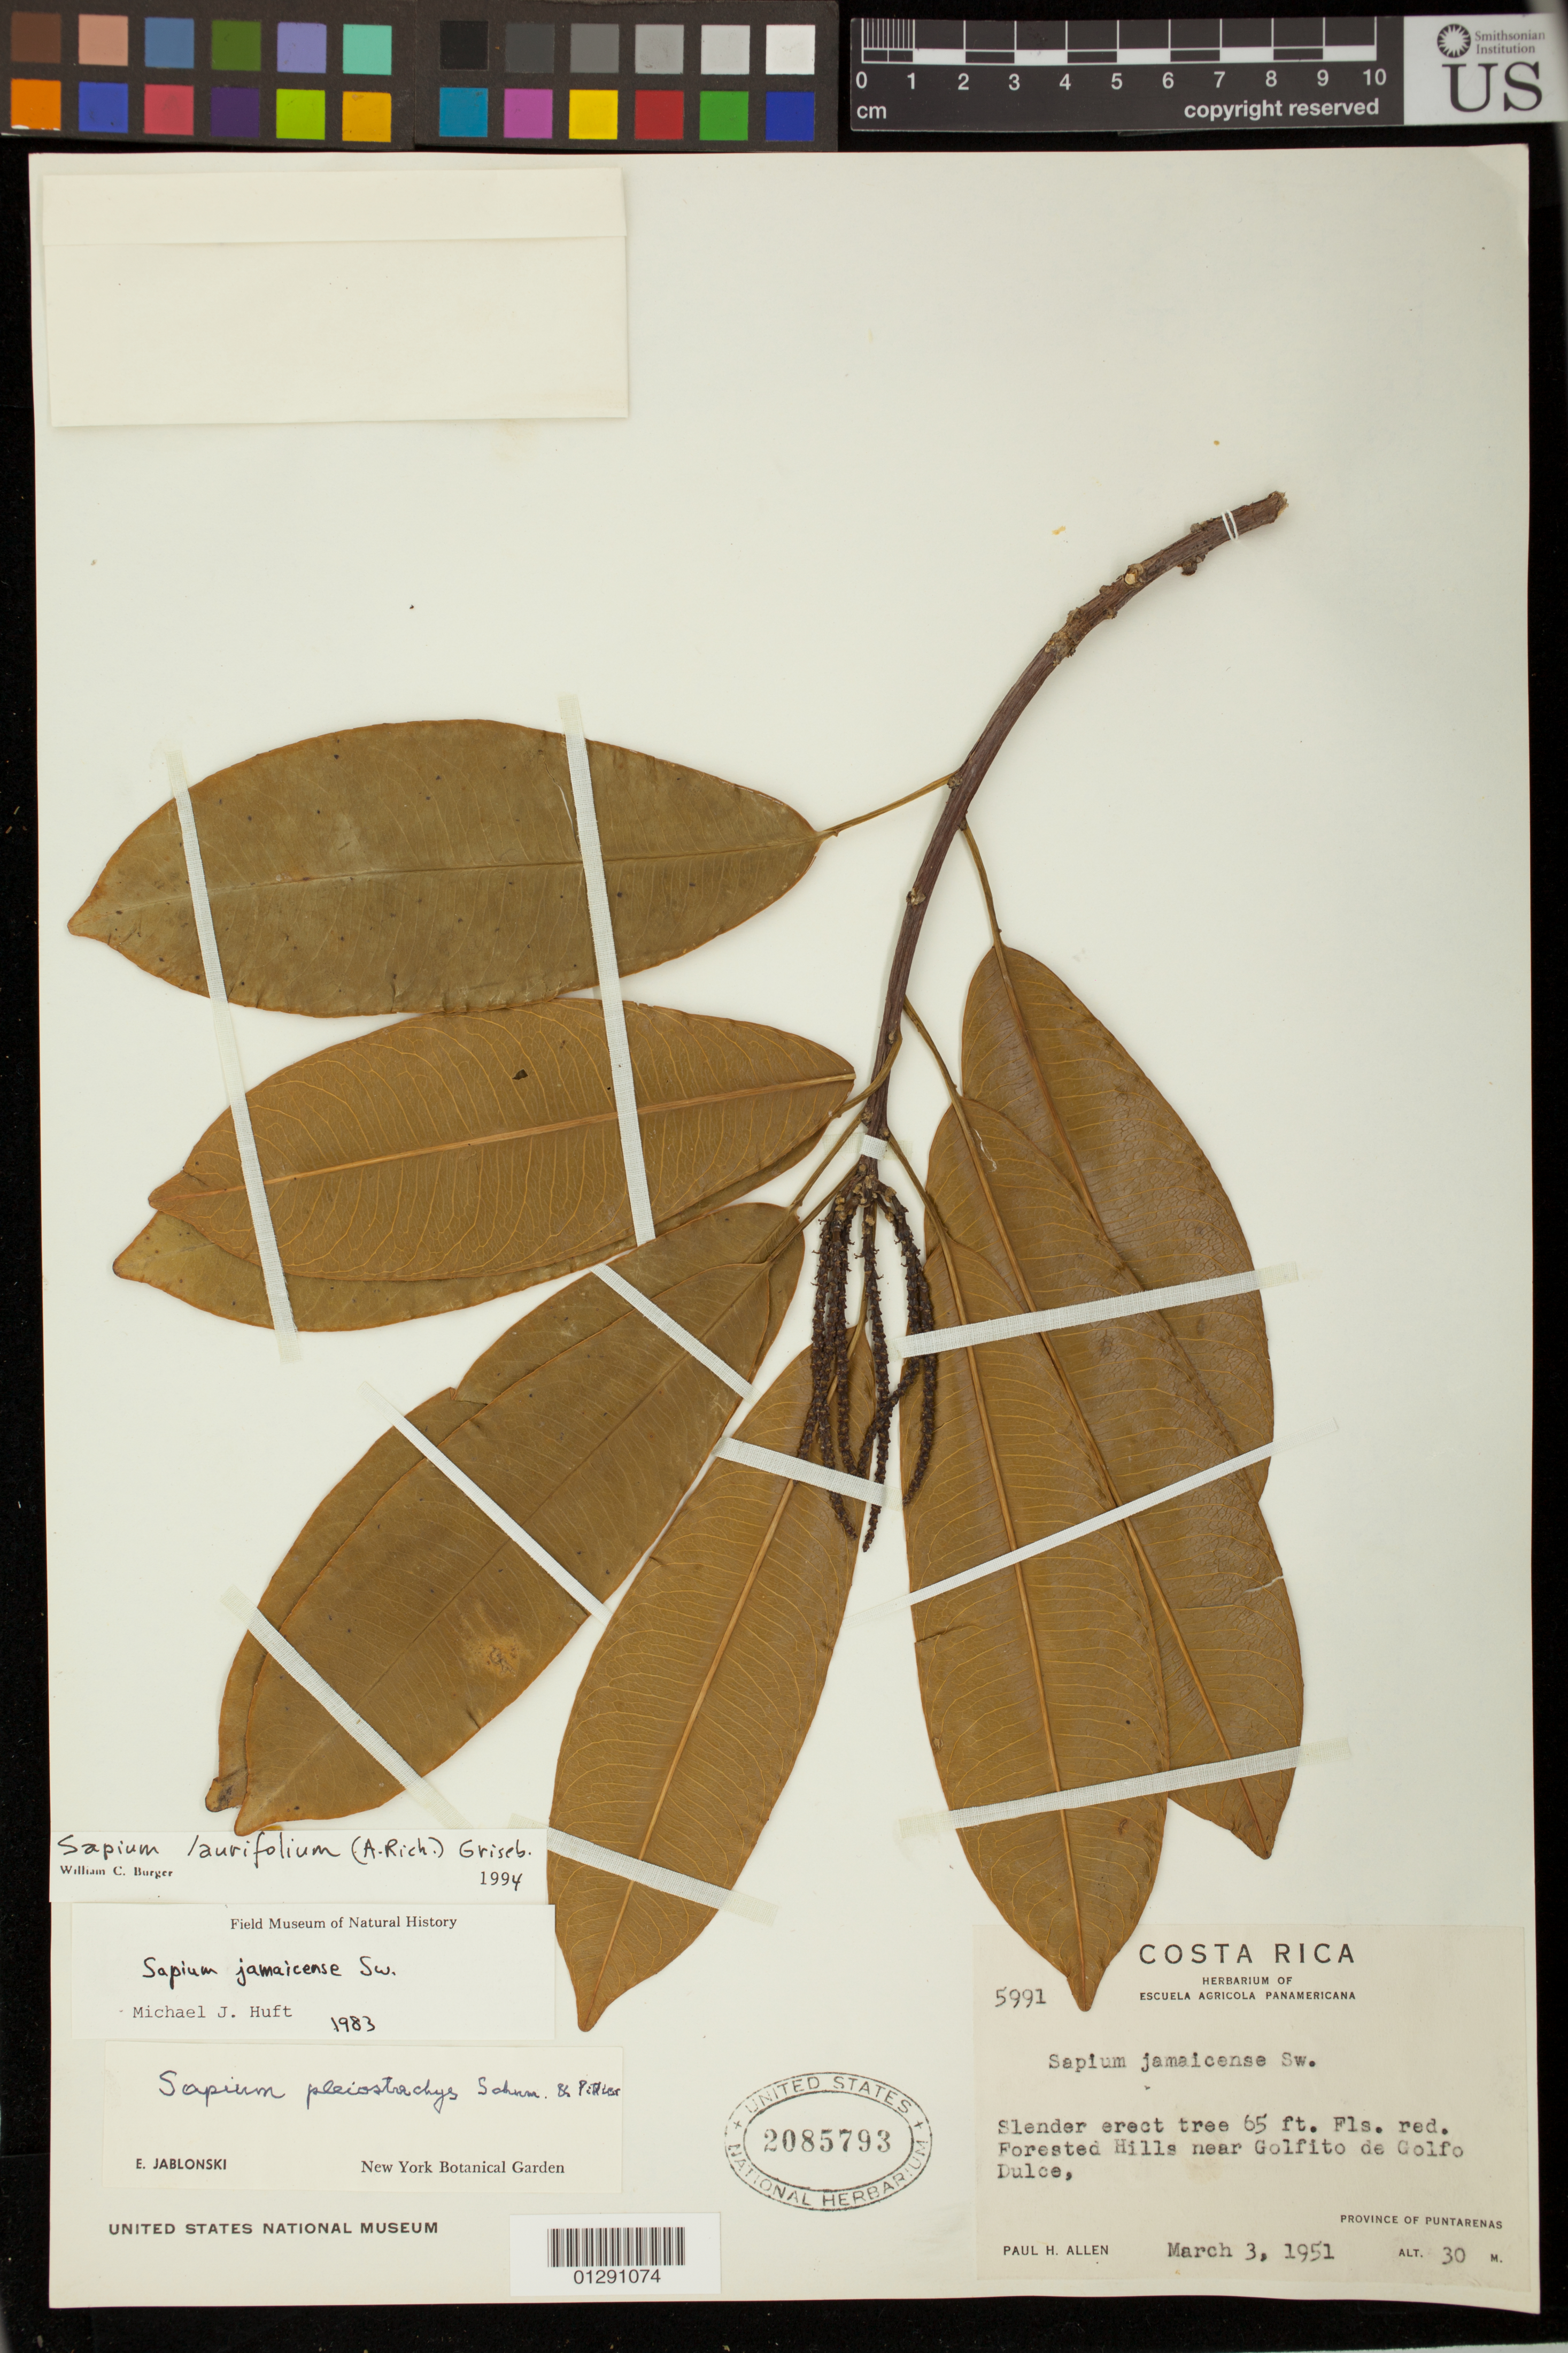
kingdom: Plantae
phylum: Tracheophyta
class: Magnoliopsida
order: Malpighiales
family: Euphorbiaceae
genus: Sapium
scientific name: Sapium lauriflorum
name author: (A. Rich.) Griseb.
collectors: P. H. Allen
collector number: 5991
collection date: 1951-03-03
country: Costa Rica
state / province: Puntarenas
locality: Hills near Golfito de Golfo Dulce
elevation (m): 30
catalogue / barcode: US 2085793